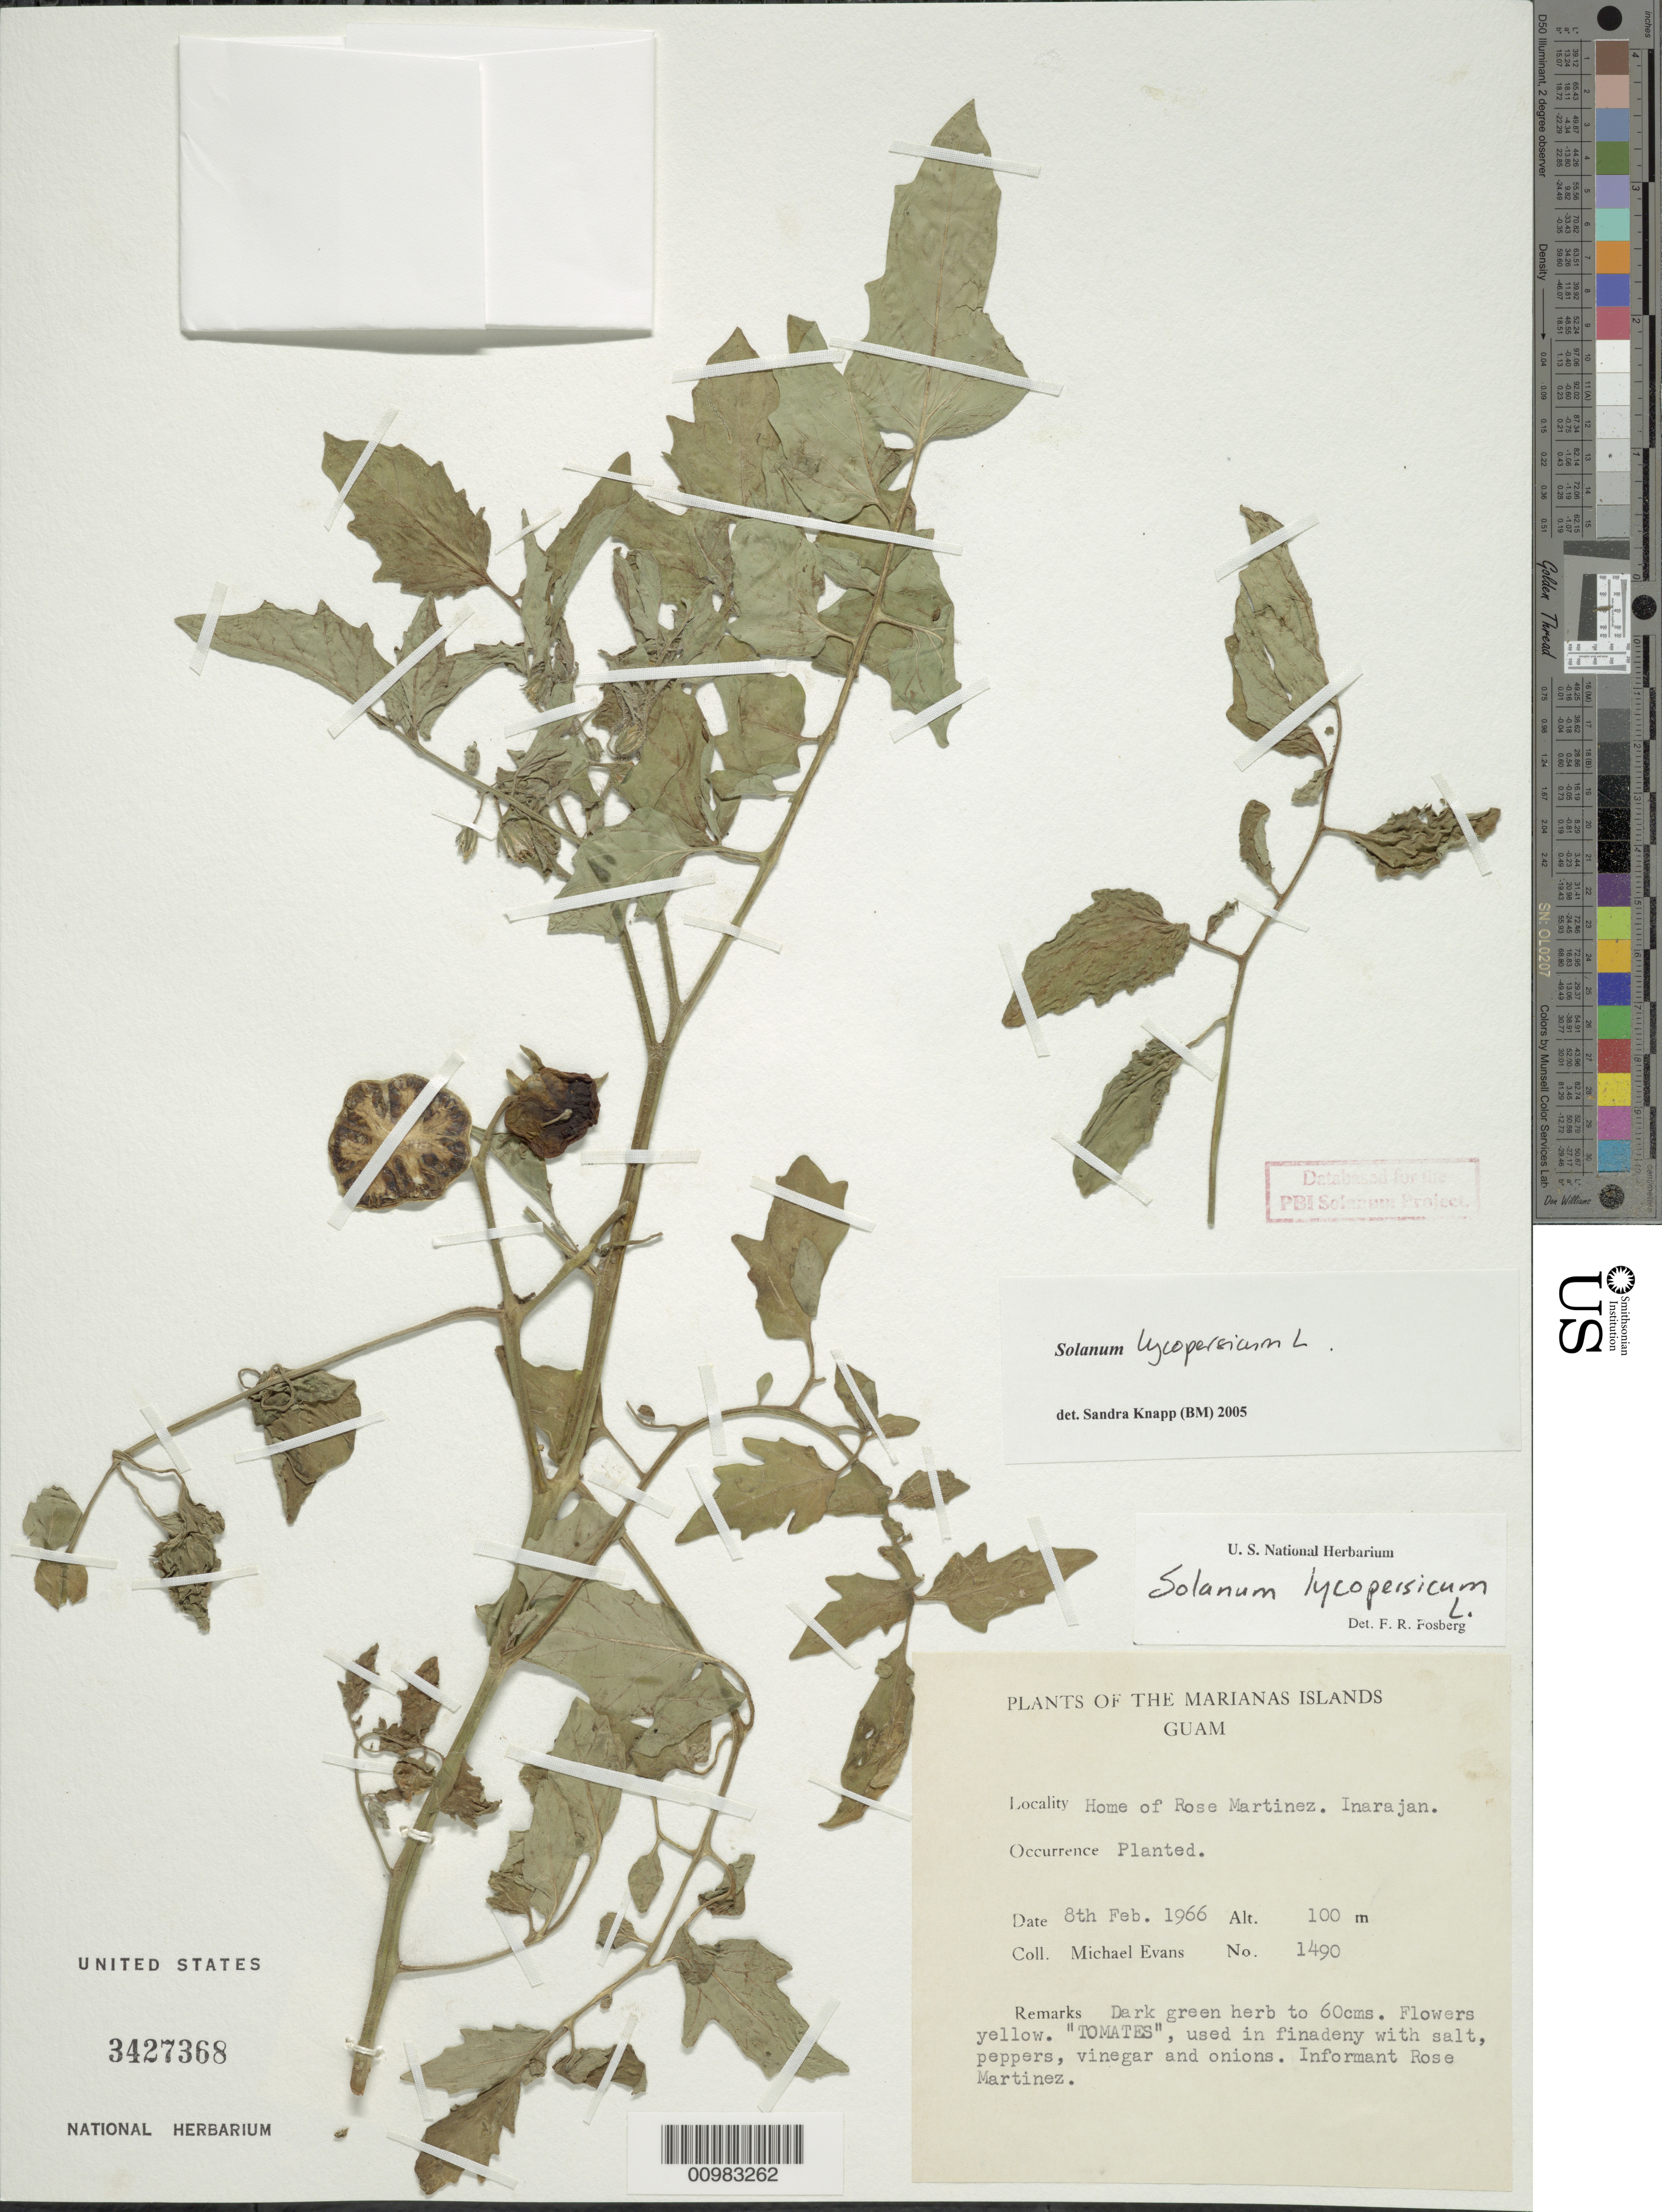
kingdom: Plantae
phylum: Tracheophyta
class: Magnoliopsida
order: Solanales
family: Solanaceae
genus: Solanum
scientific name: Solanum lycopersicum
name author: L.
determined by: Knapp, S. D.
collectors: M. Evans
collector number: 1490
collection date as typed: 8 Feb 1966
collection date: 1966-02-08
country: Guam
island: Guam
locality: home of Rose Martinez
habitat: planted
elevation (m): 10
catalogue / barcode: US 3427368